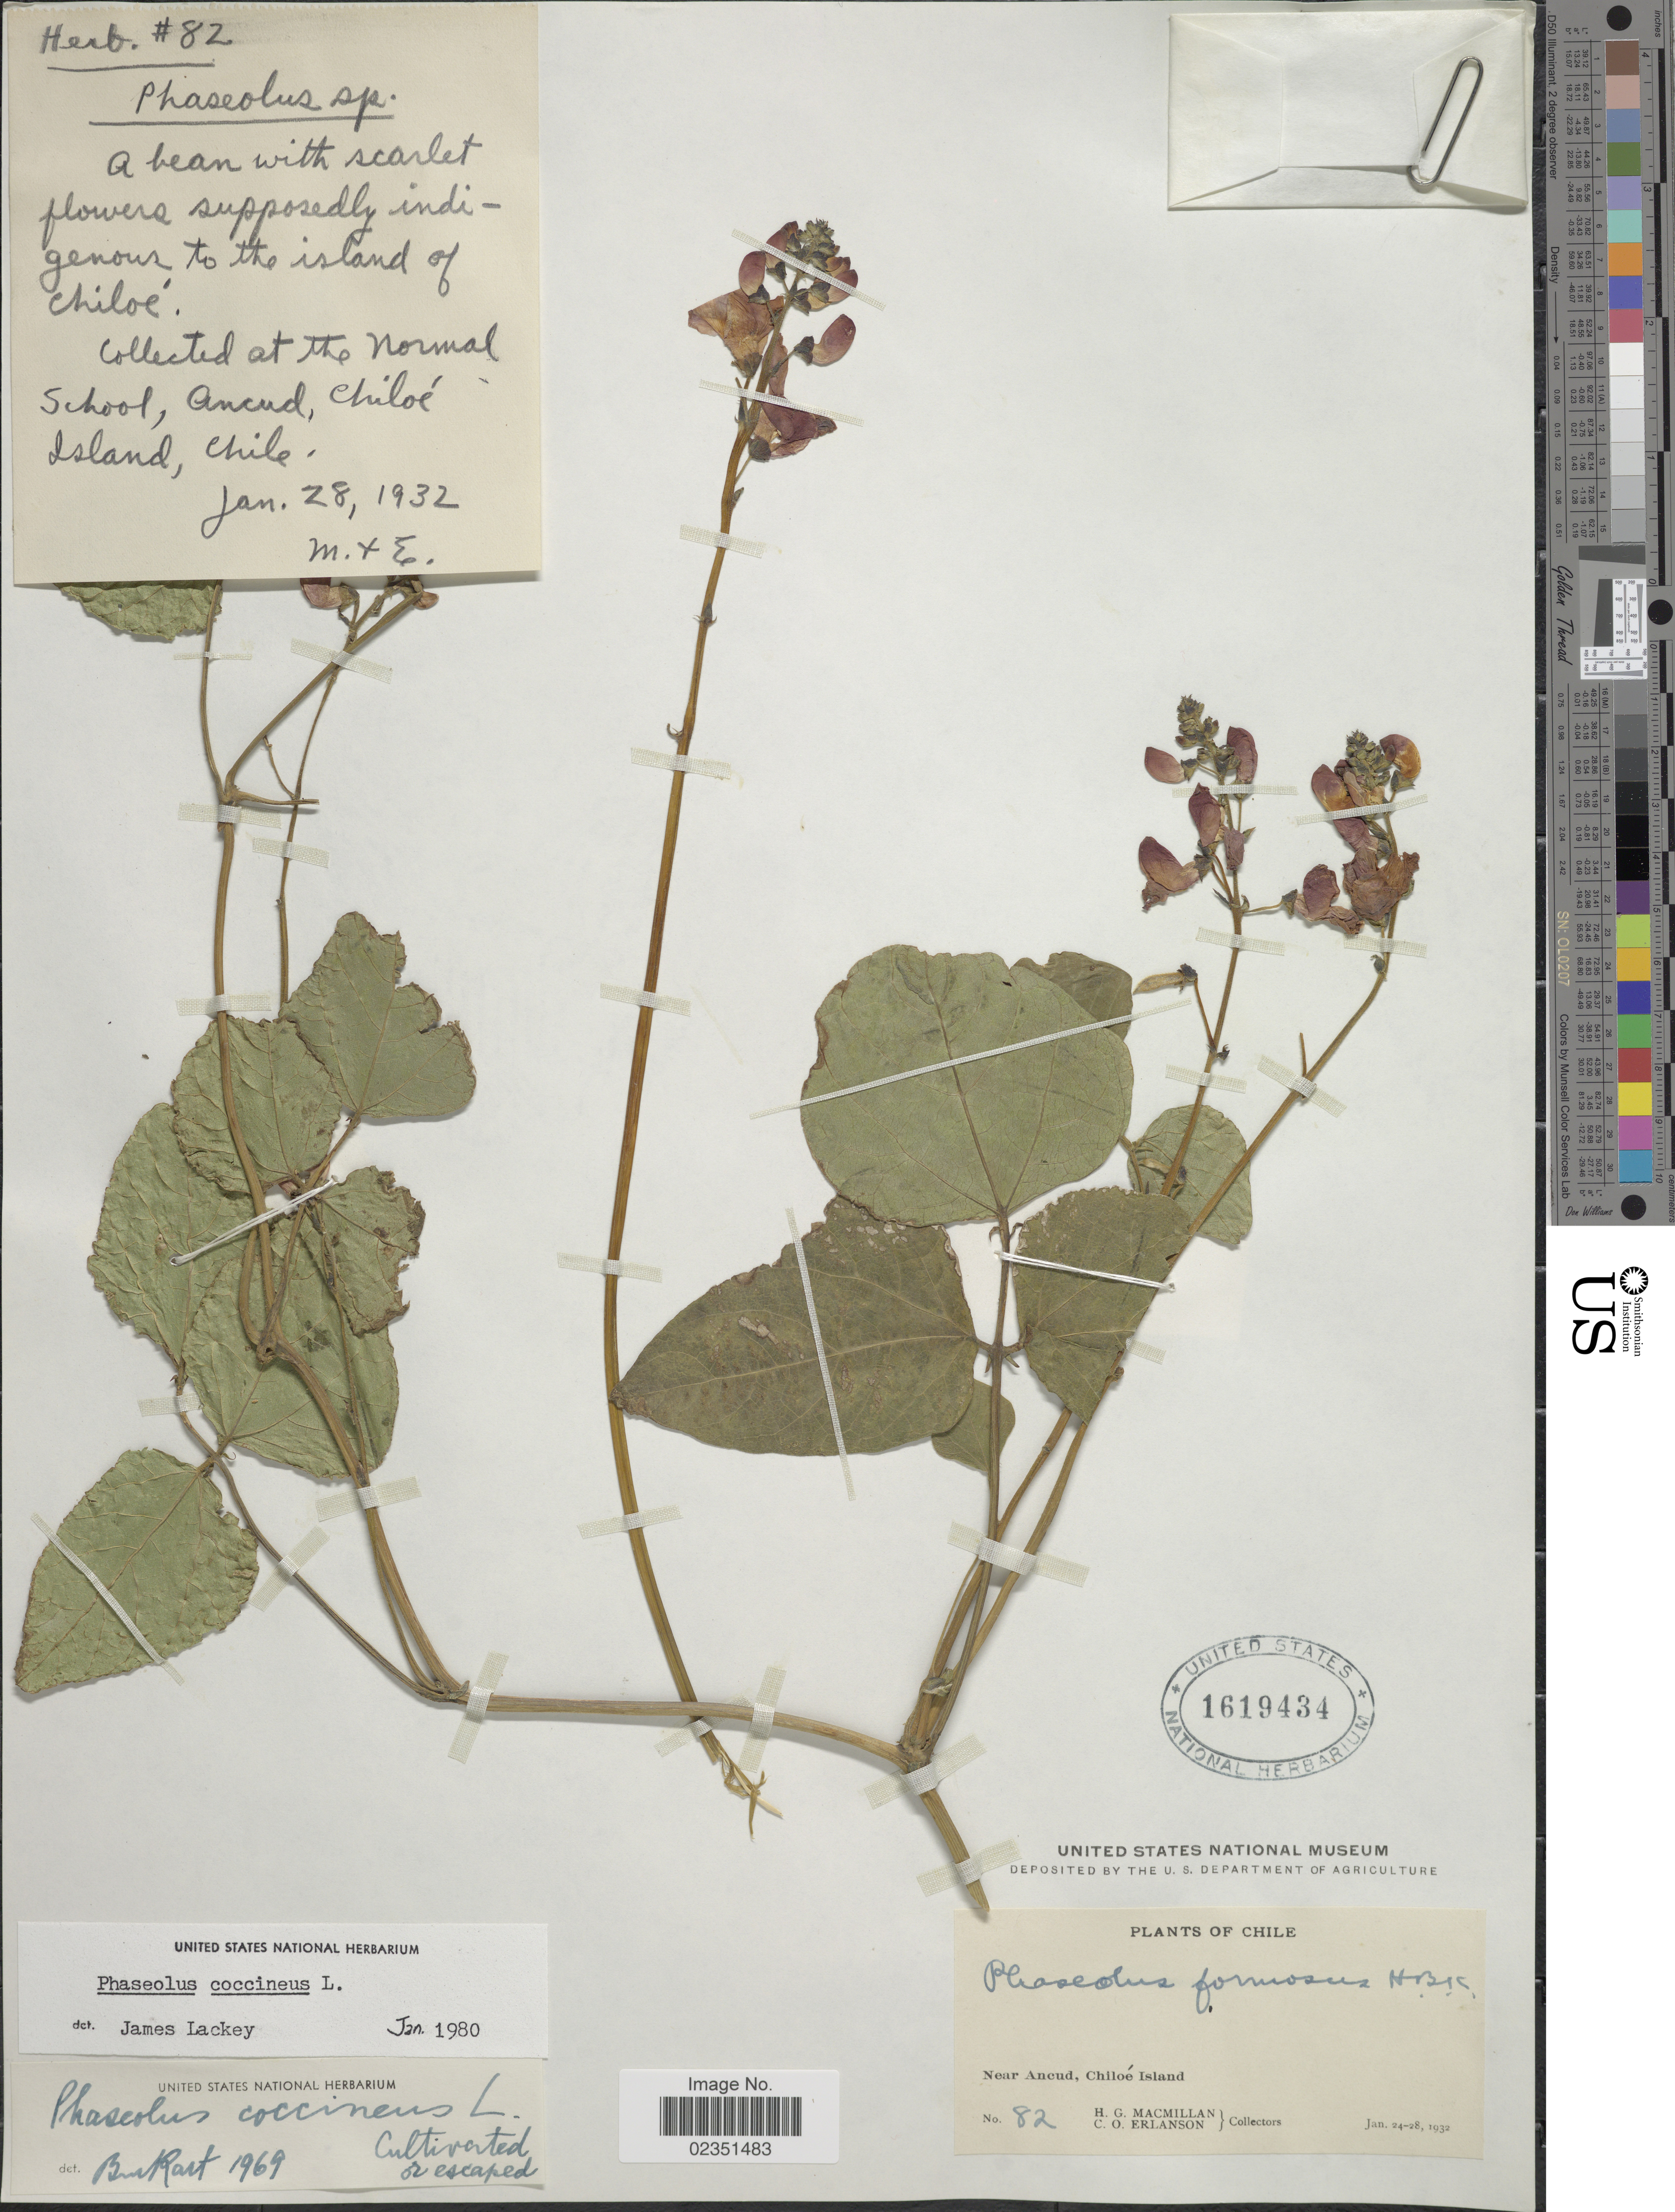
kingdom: Plantae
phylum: Tracheophyta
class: Magnoliopsida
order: Fabales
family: Fabaceae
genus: Phaseolus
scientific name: Phaseolus coccineus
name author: L.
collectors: H. MacMillan & C. O. Erlanson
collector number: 82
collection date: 1932-01-28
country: Chile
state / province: Arica y Parinacota (XV)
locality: Normal School, Ancud, Chiloe Island.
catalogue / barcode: US 1619434